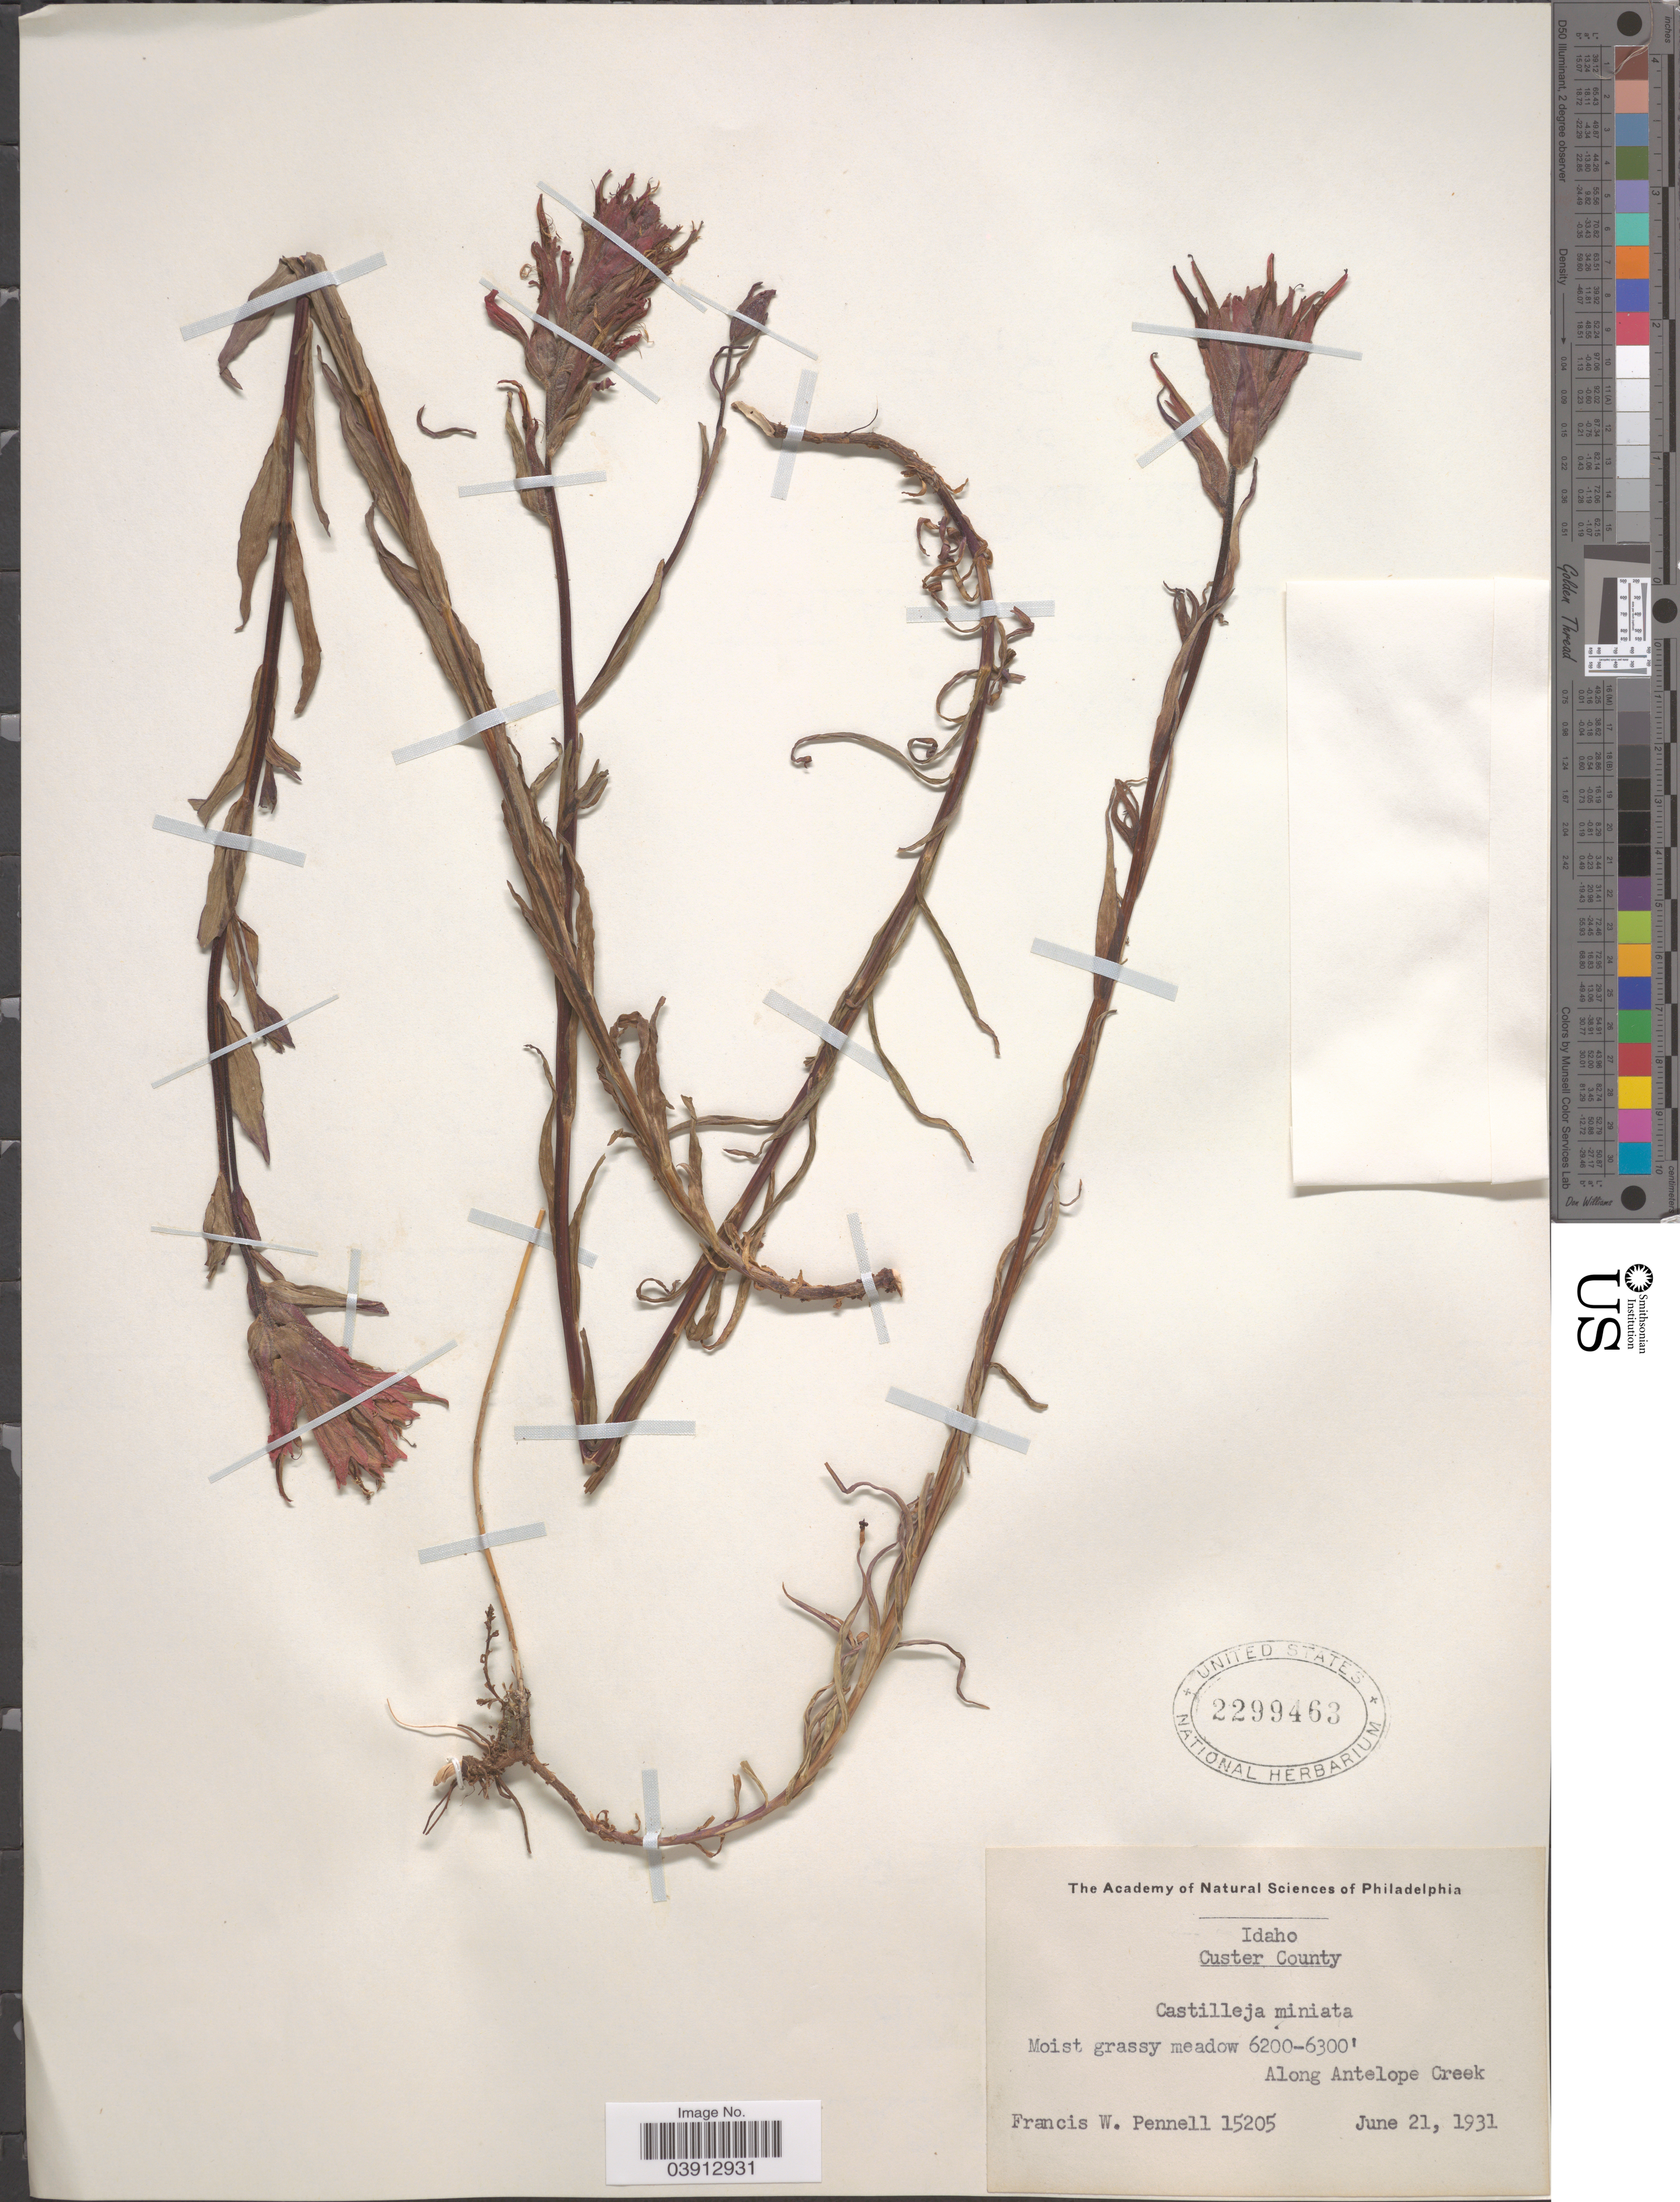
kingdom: Plantae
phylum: Tracheophyta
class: Magnoliopsida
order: Lamiales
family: Orobanchaceae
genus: Castilleja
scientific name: Castilleja miniata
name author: Douglas ex Hook.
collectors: F. W. Pennell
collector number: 15205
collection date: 1931-06-21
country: United States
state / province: Idaho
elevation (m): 1890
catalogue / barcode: US 2299463